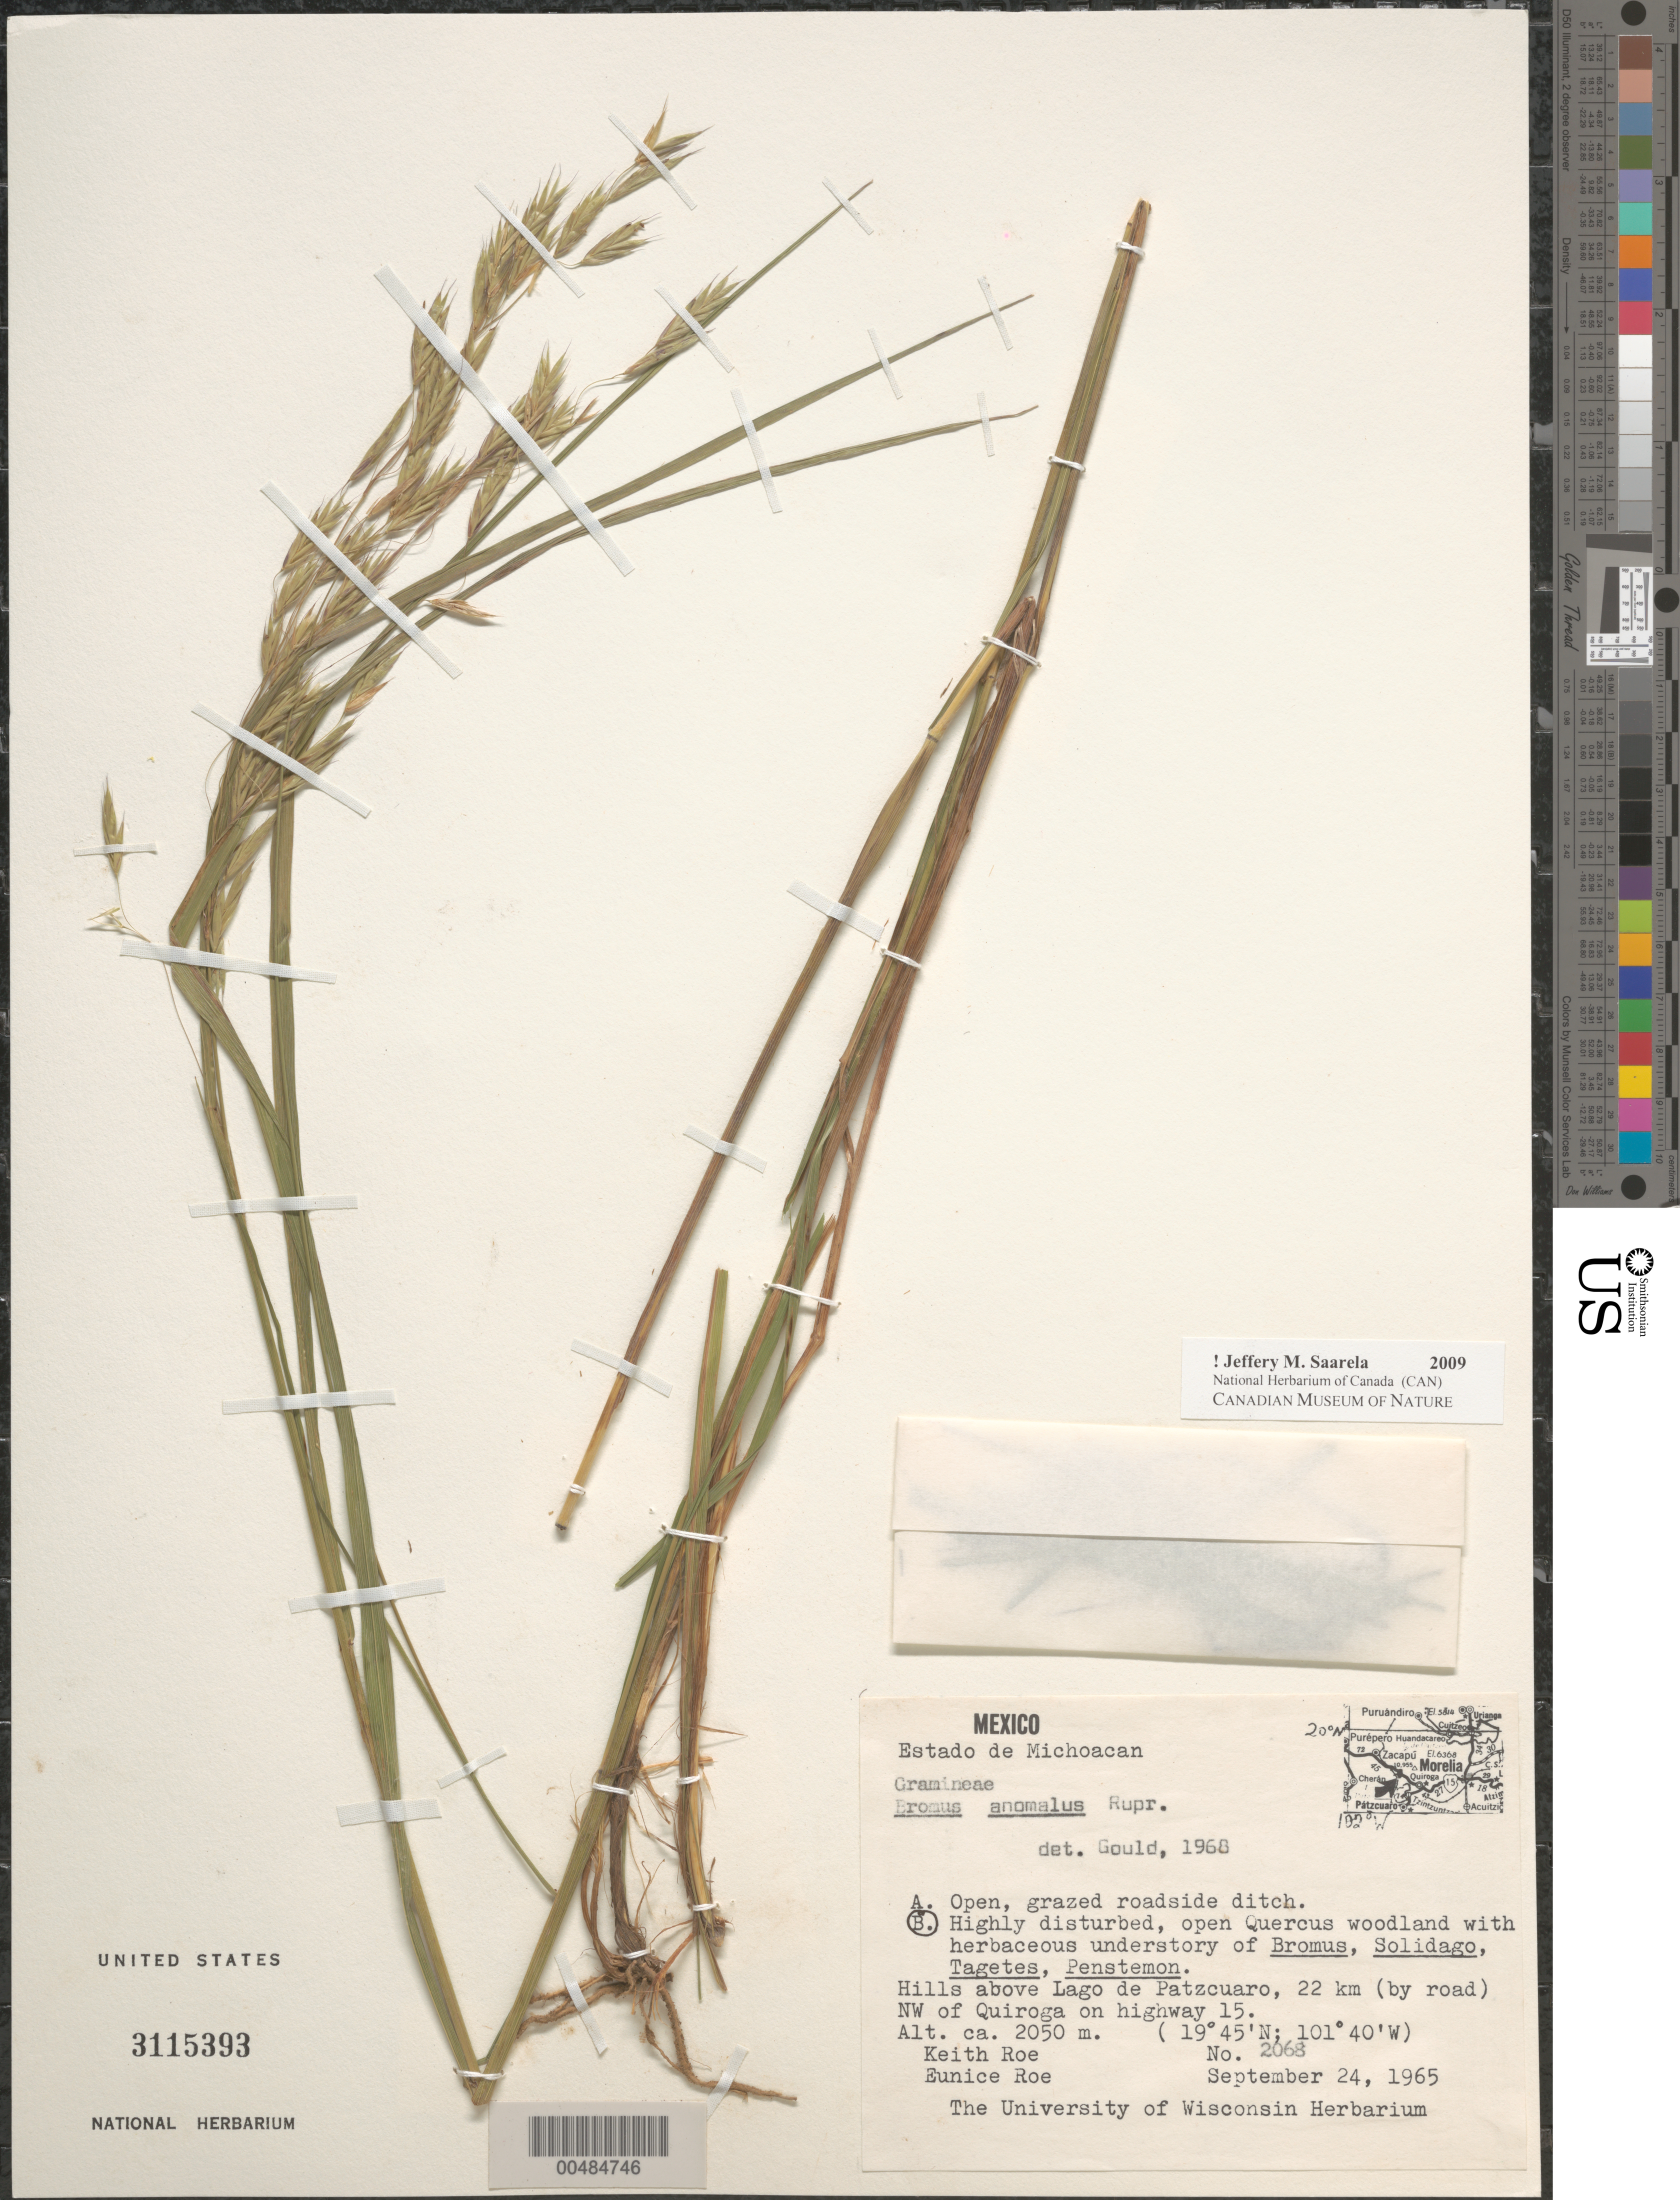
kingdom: Plantae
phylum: Tracheophyta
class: Liliopsida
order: Poales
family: Poaceae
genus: Bromus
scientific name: Bromus anomalus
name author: Rupr. ex E. Fourn.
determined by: Gould, F. W.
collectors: K. E. Roe & E. Roe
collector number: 2068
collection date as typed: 24 Sep 1965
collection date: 1965-09-24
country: Mexico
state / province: Michoacán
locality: Hills above Lago de Patzcuaro, 22 km (by road) NW of Quiroga on highway 15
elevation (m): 2050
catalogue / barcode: US 3115393